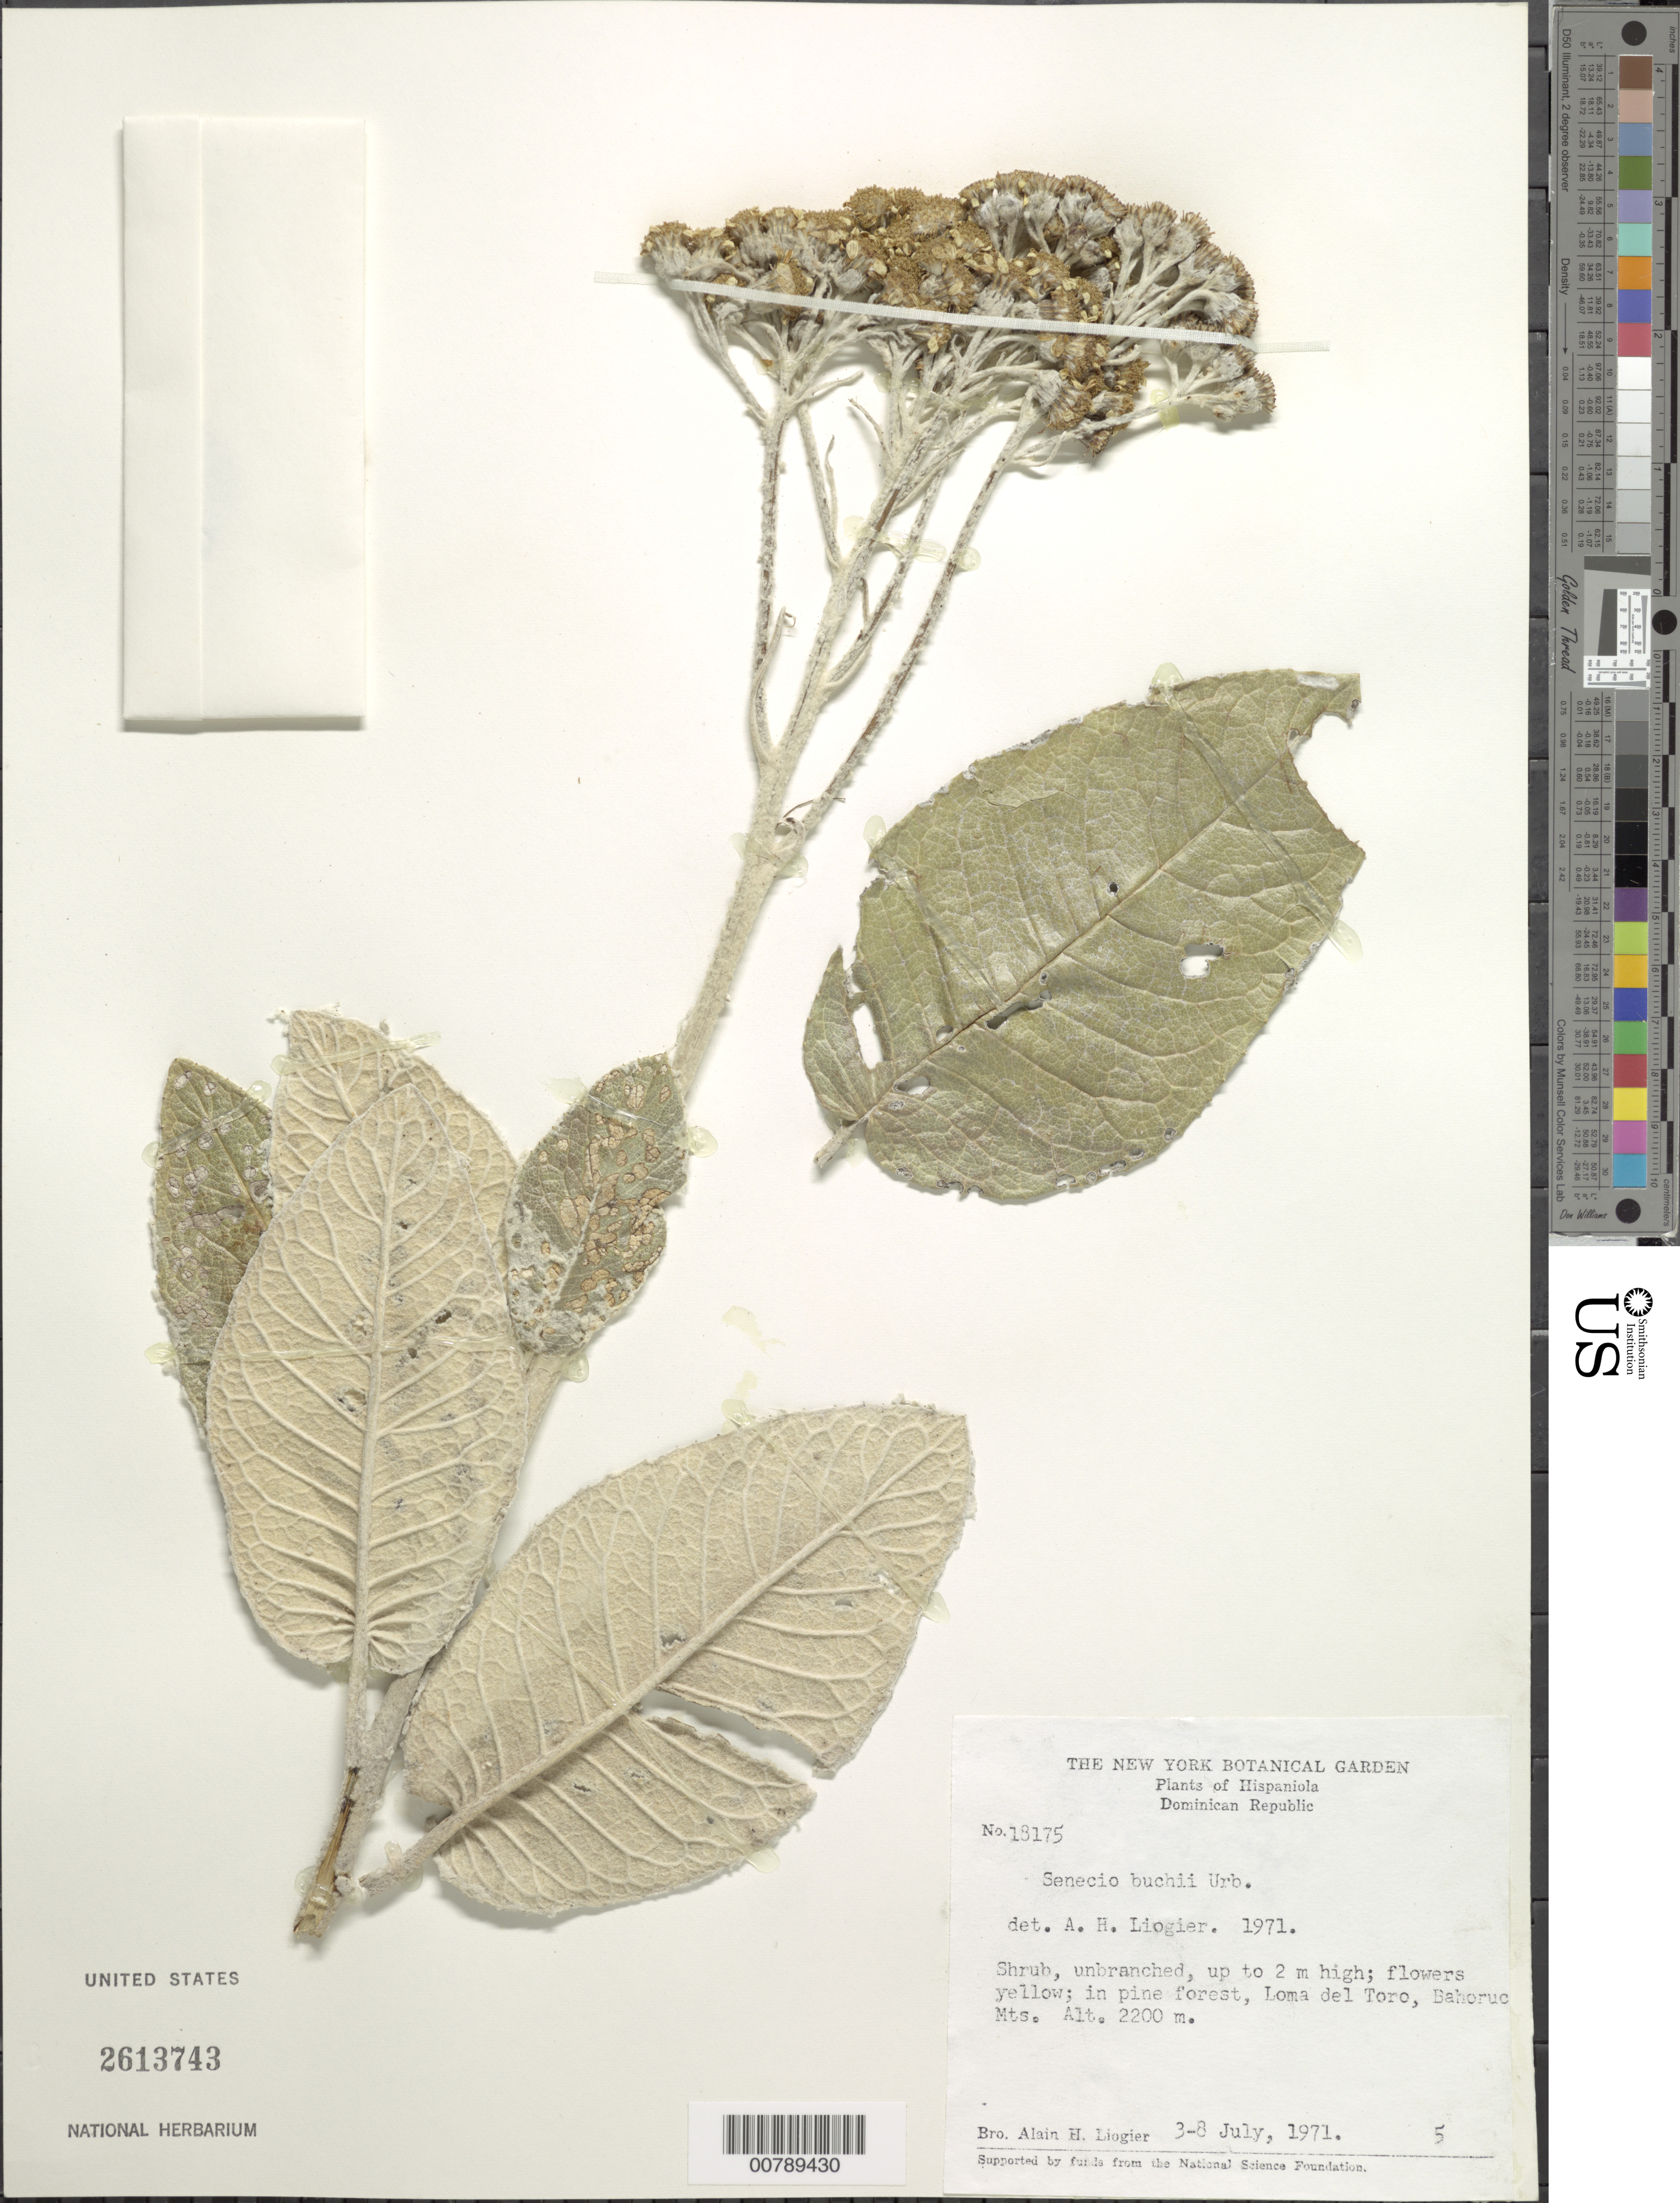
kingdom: Plantae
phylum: Tracheophyta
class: Magnoliopsida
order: Asterales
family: Asteraceae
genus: Senecio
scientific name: Senecio buchii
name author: Urb.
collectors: A. H. Liogier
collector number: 18175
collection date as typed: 03 Jul 1971 to 08 Jul 1971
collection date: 1971-07-03/1971-07-08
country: Dominican Republic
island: Hispaniola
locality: Loma del Toro, Bahoruco mts.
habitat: Pine forest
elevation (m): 2200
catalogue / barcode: US 2613743